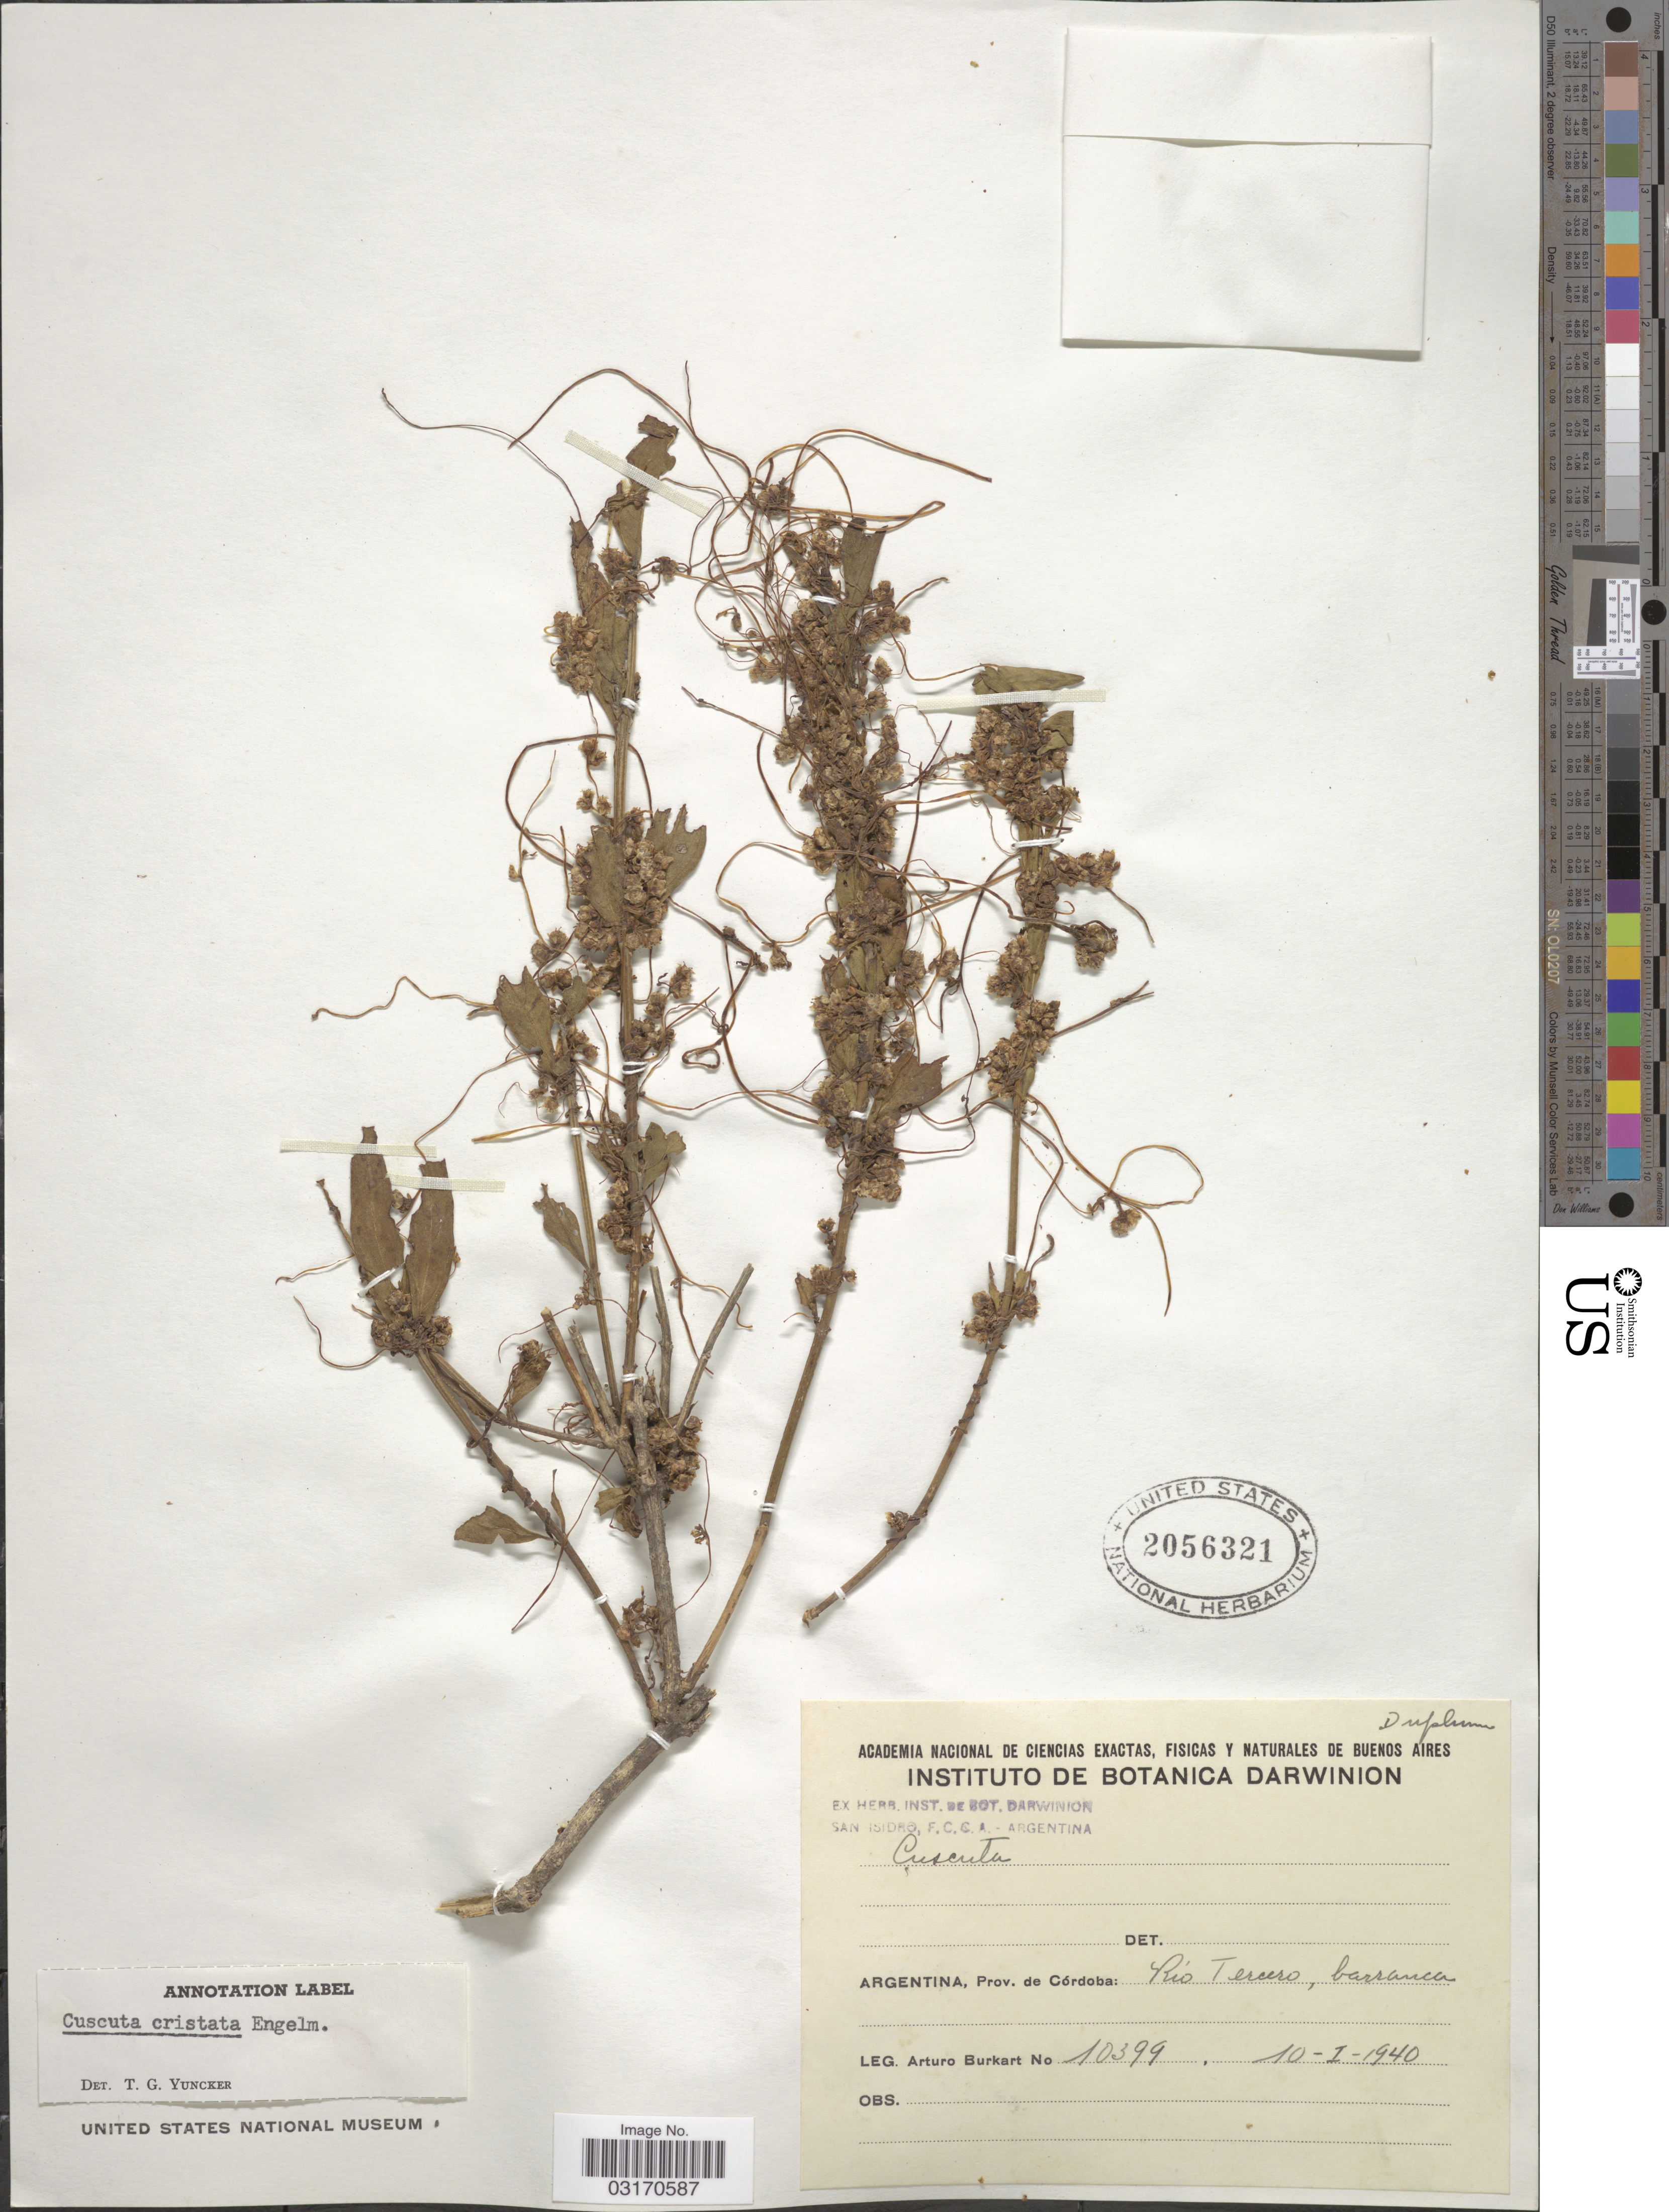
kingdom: Plantae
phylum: Tracheophyta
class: Magnoliopsida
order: Solanales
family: Convolvulaceae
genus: Cuscuta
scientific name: Cuscuta cristata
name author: Engelm.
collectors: A. E. Burkart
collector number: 10399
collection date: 1940-01-10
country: Argentina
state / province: Cordoba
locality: Prov. de Córdoba: Rio Tercero, barranca.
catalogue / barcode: US 2056321